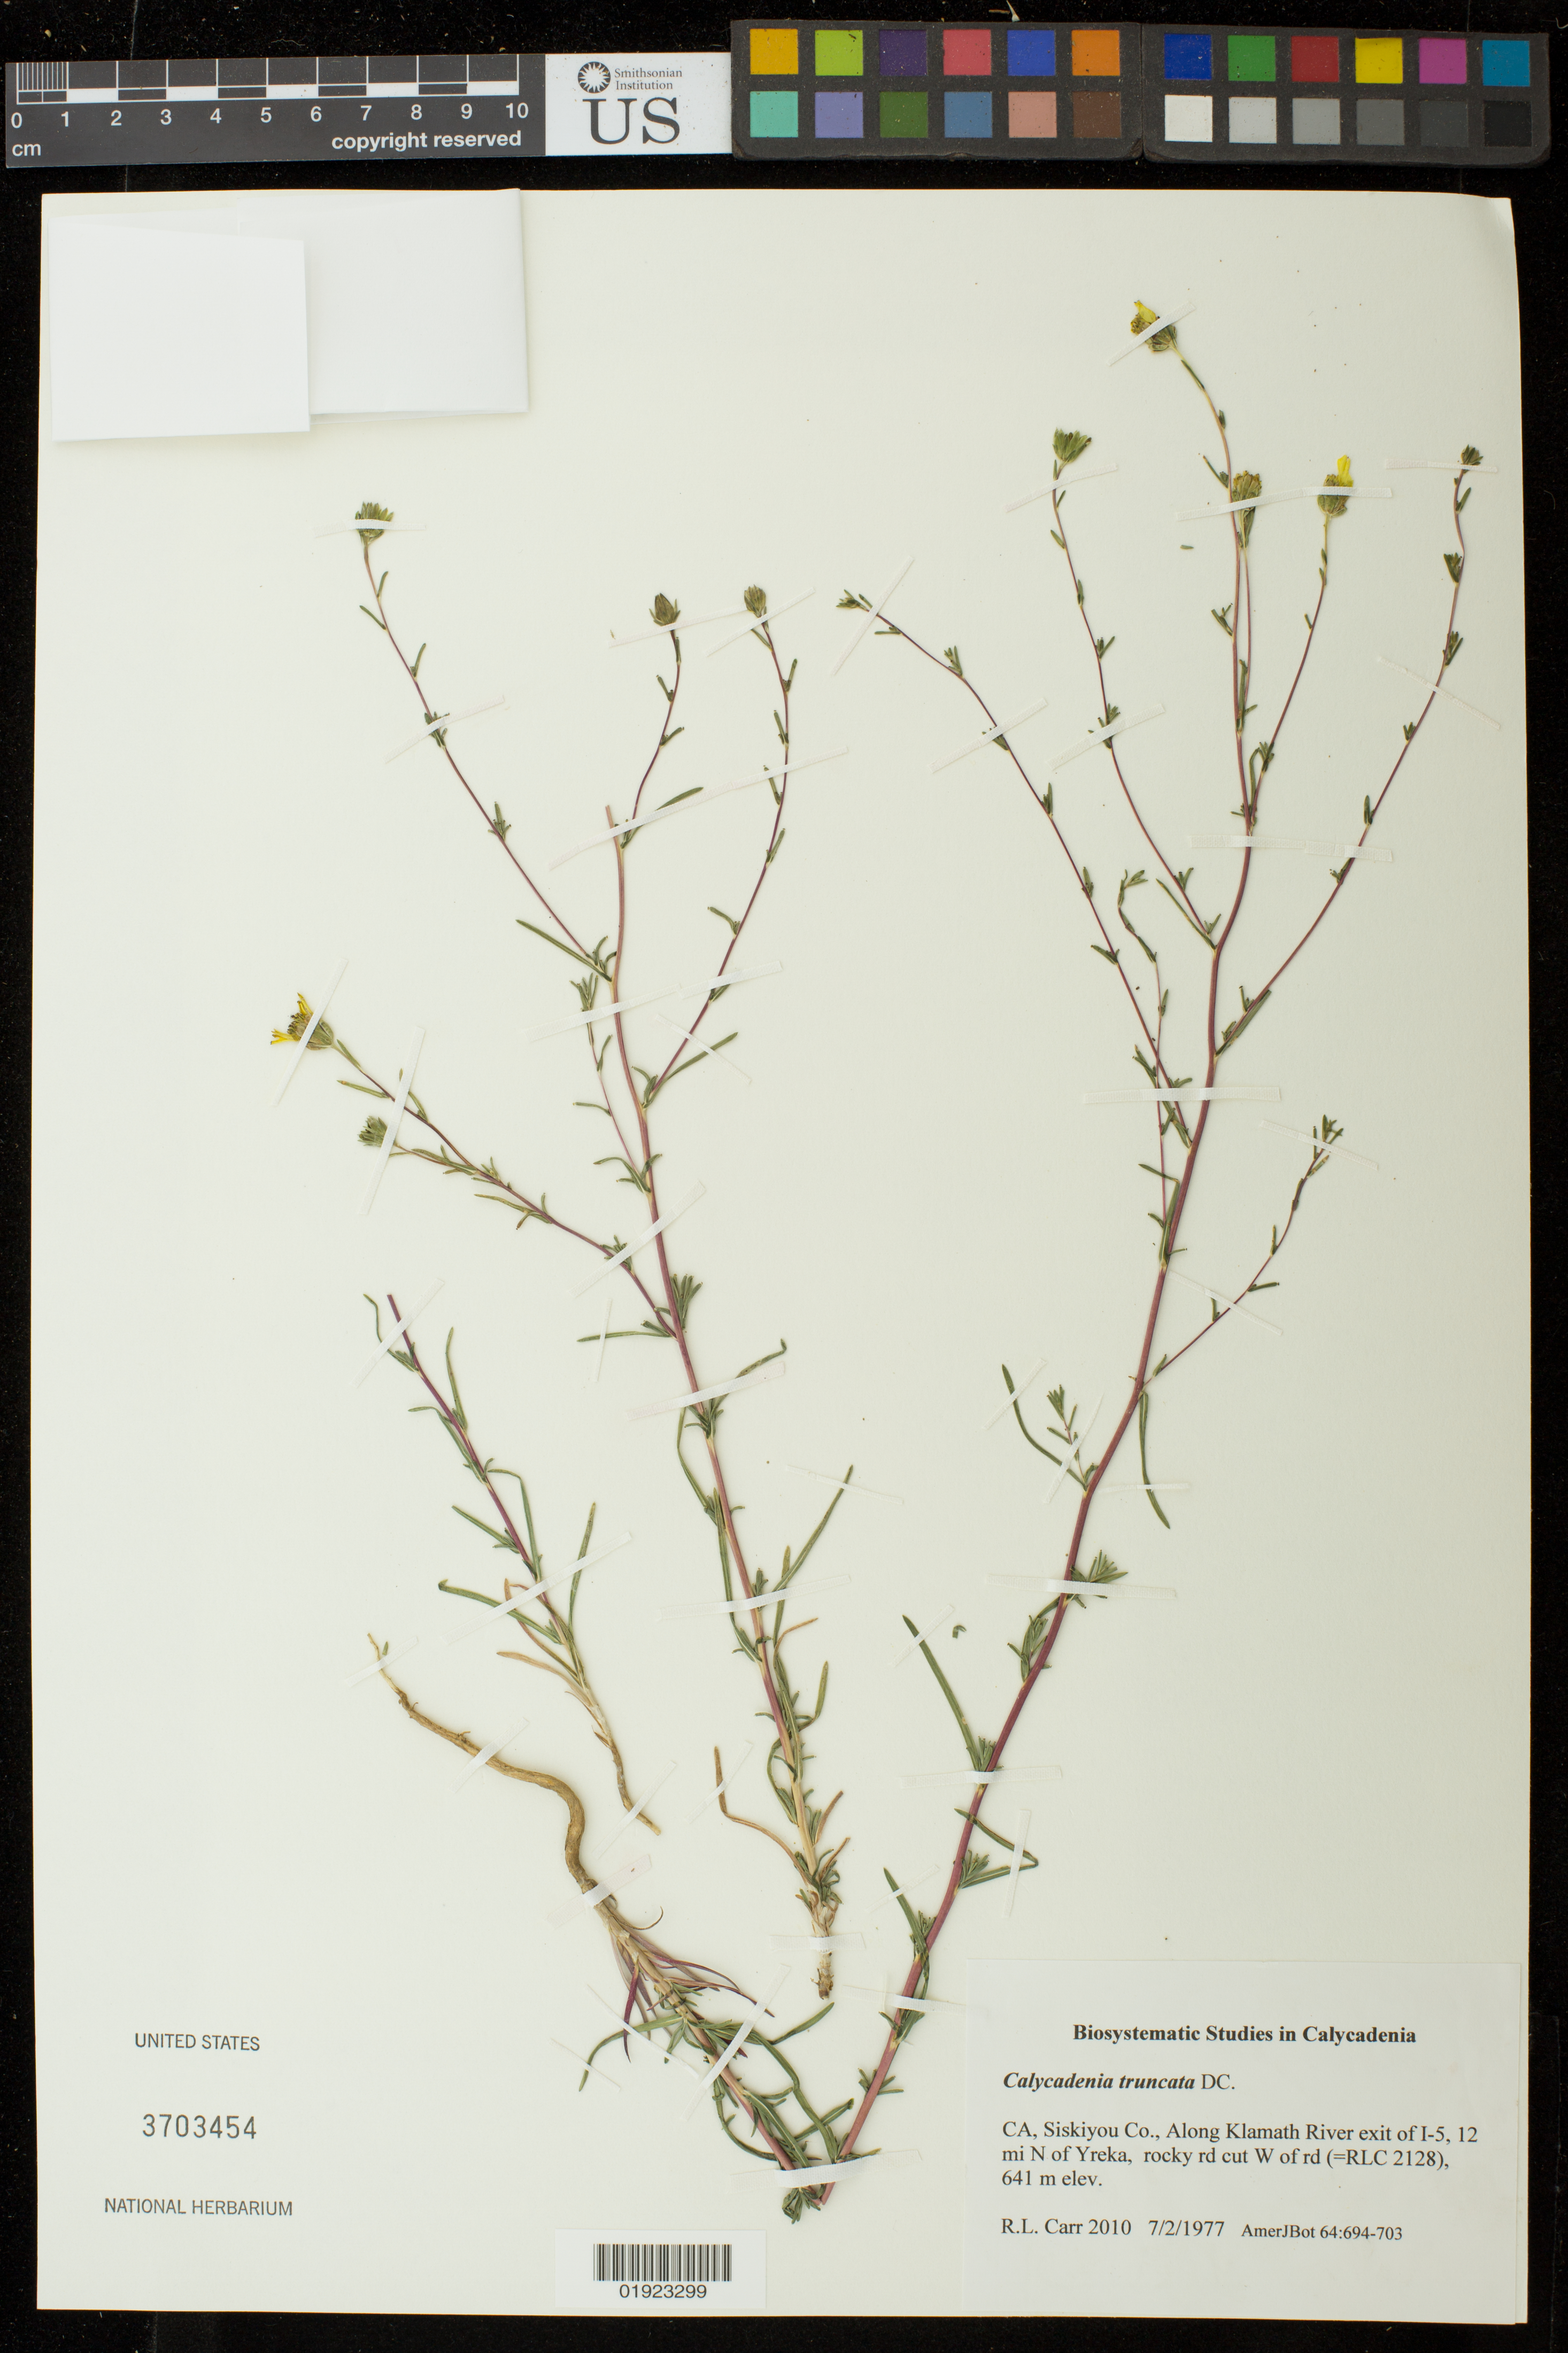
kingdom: Plantae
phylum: Tracheophyta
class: Magnoliopsida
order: Asterales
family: Asteraceae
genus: Calycadenia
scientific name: Calycadenia truncata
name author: DC.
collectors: R. Carr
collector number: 2010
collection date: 1977-07-02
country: United States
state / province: California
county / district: Siskiyou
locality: Along Klamanth River exit of I-5, 12 mi N of Yreka, rocky rd cut W of rd.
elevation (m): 641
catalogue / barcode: US 3703454